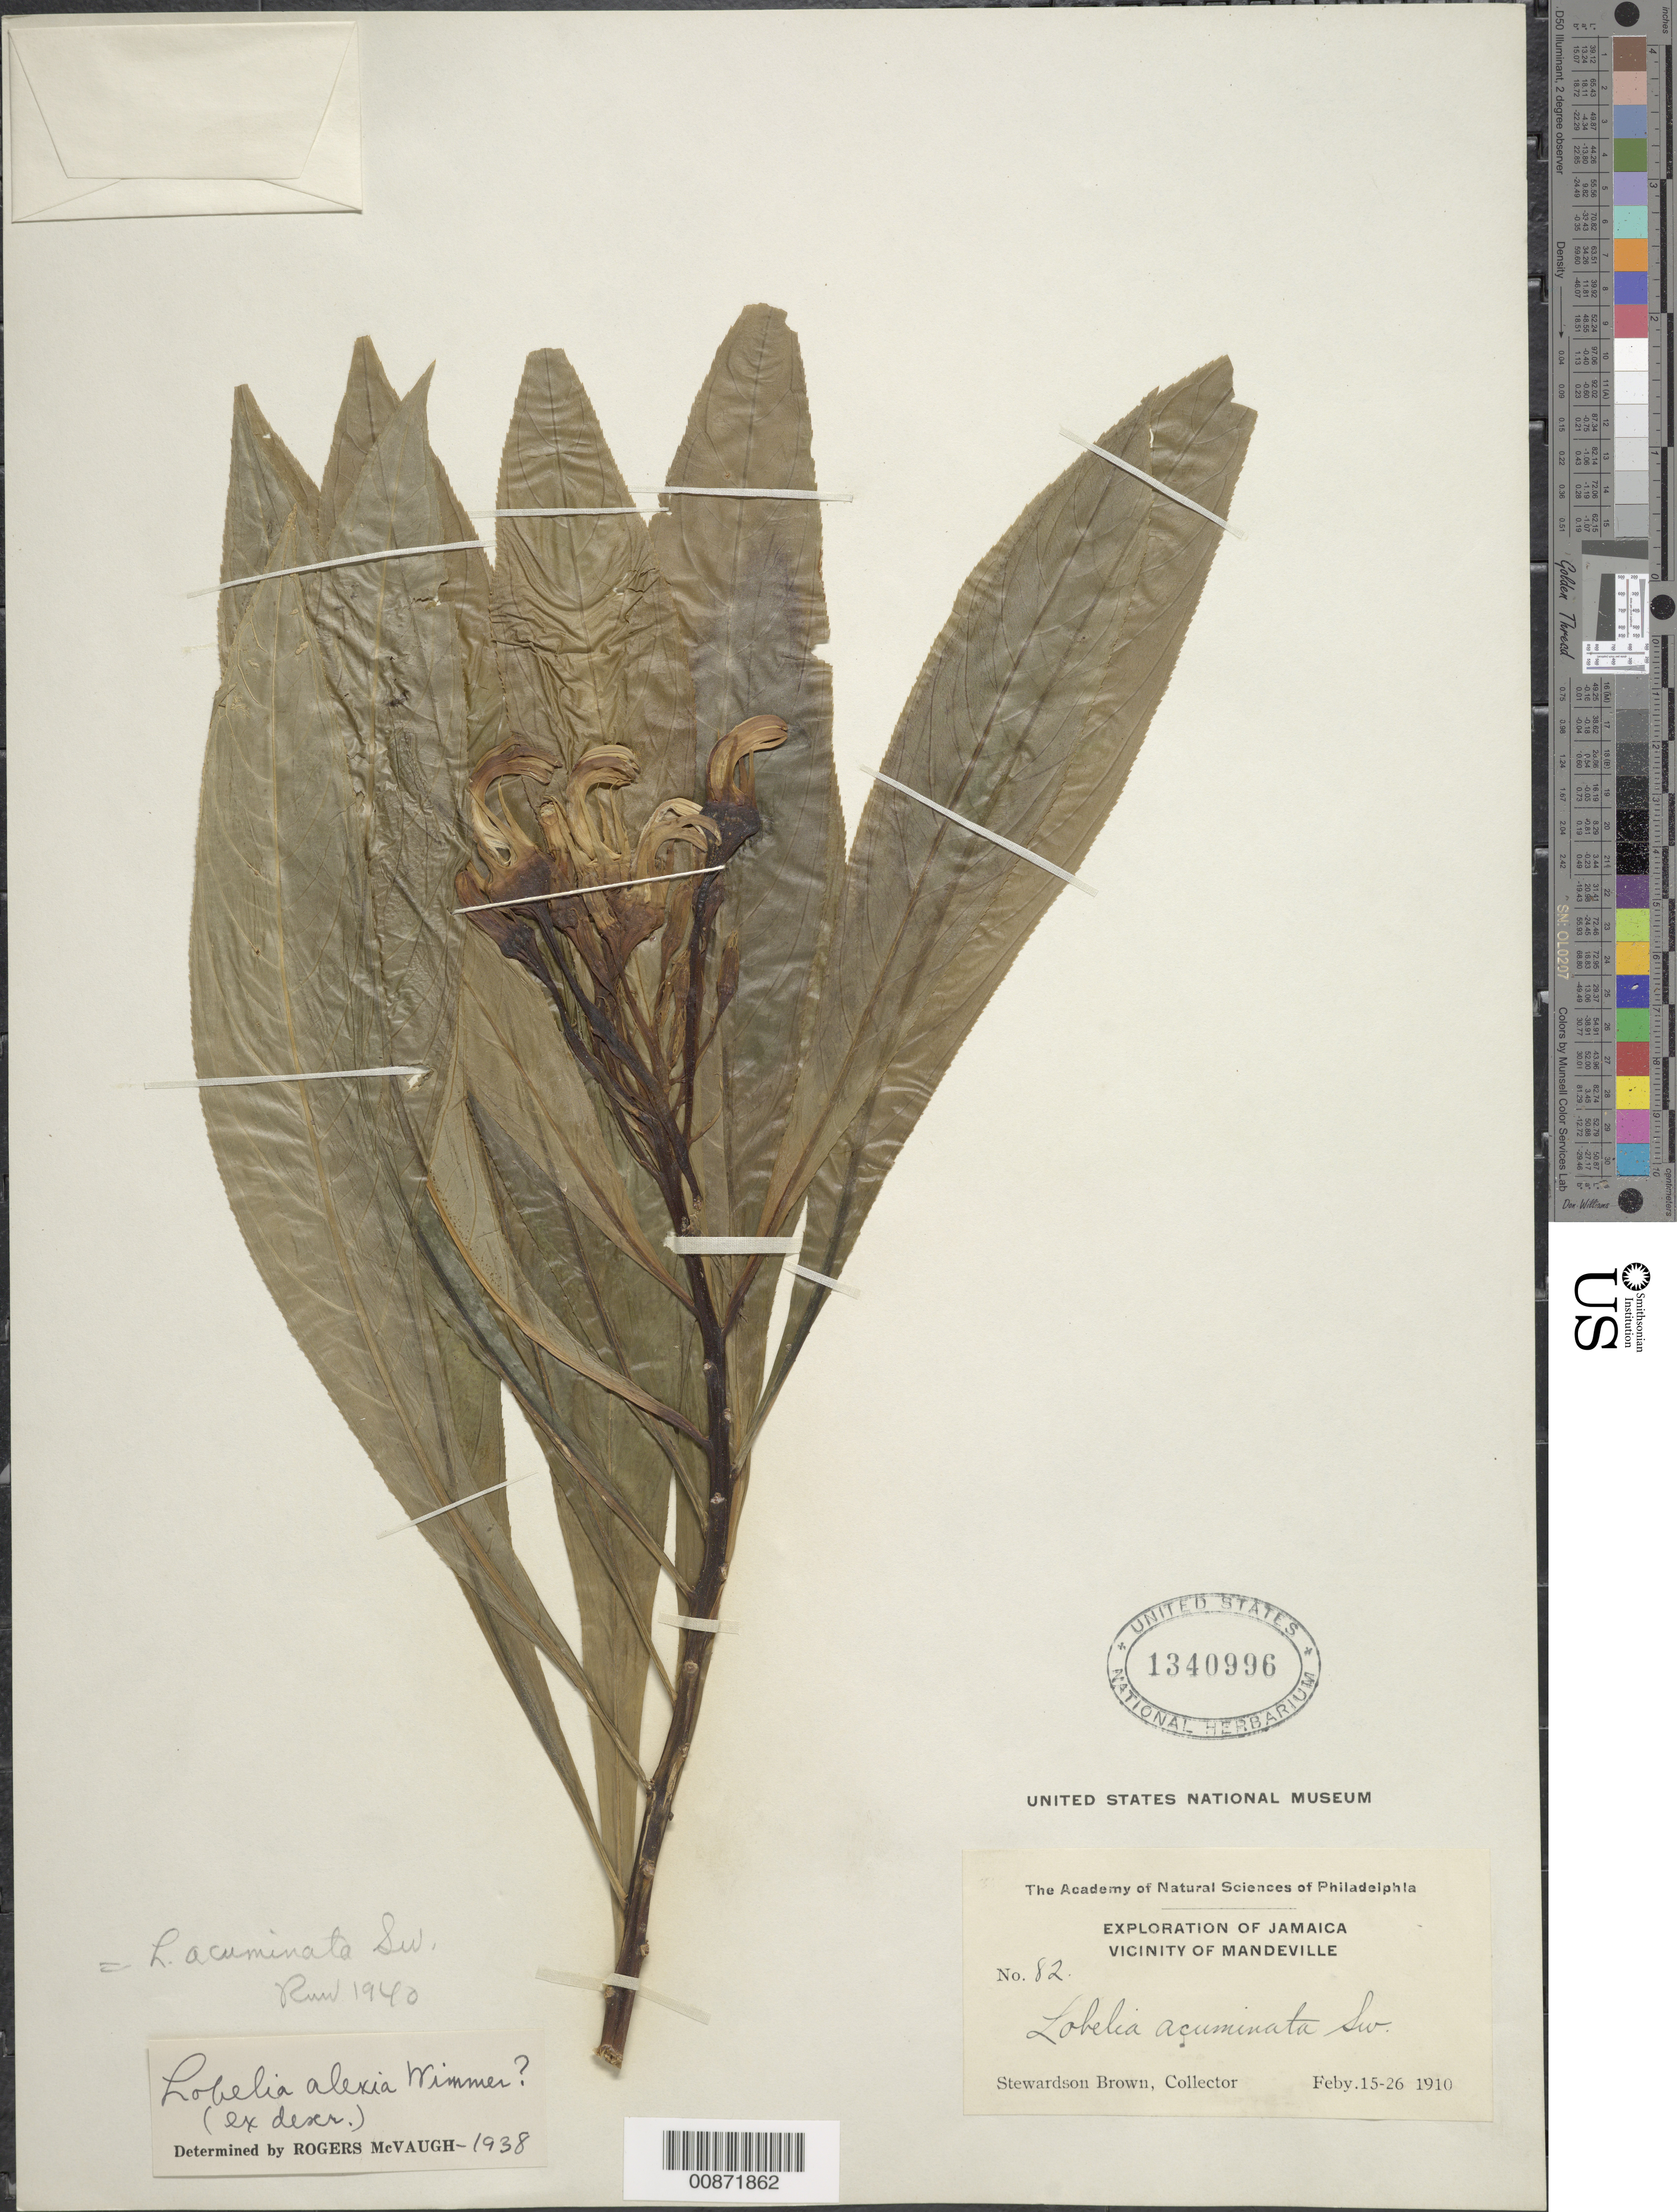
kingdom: Plantae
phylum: Tracheophyta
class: Magnoliopsida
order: Asterales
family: Campanulaceae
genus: Lobelia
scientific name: Lobelia acuminata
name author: Sw.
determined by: Rnw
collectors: S. Brown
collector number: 82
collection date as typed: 15 Feb 1910 to 26 Feb 1910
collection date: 1910-02-15/1910-02-26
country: Jamaica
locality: Vicinity of Mandeville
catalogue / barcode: US 1340996